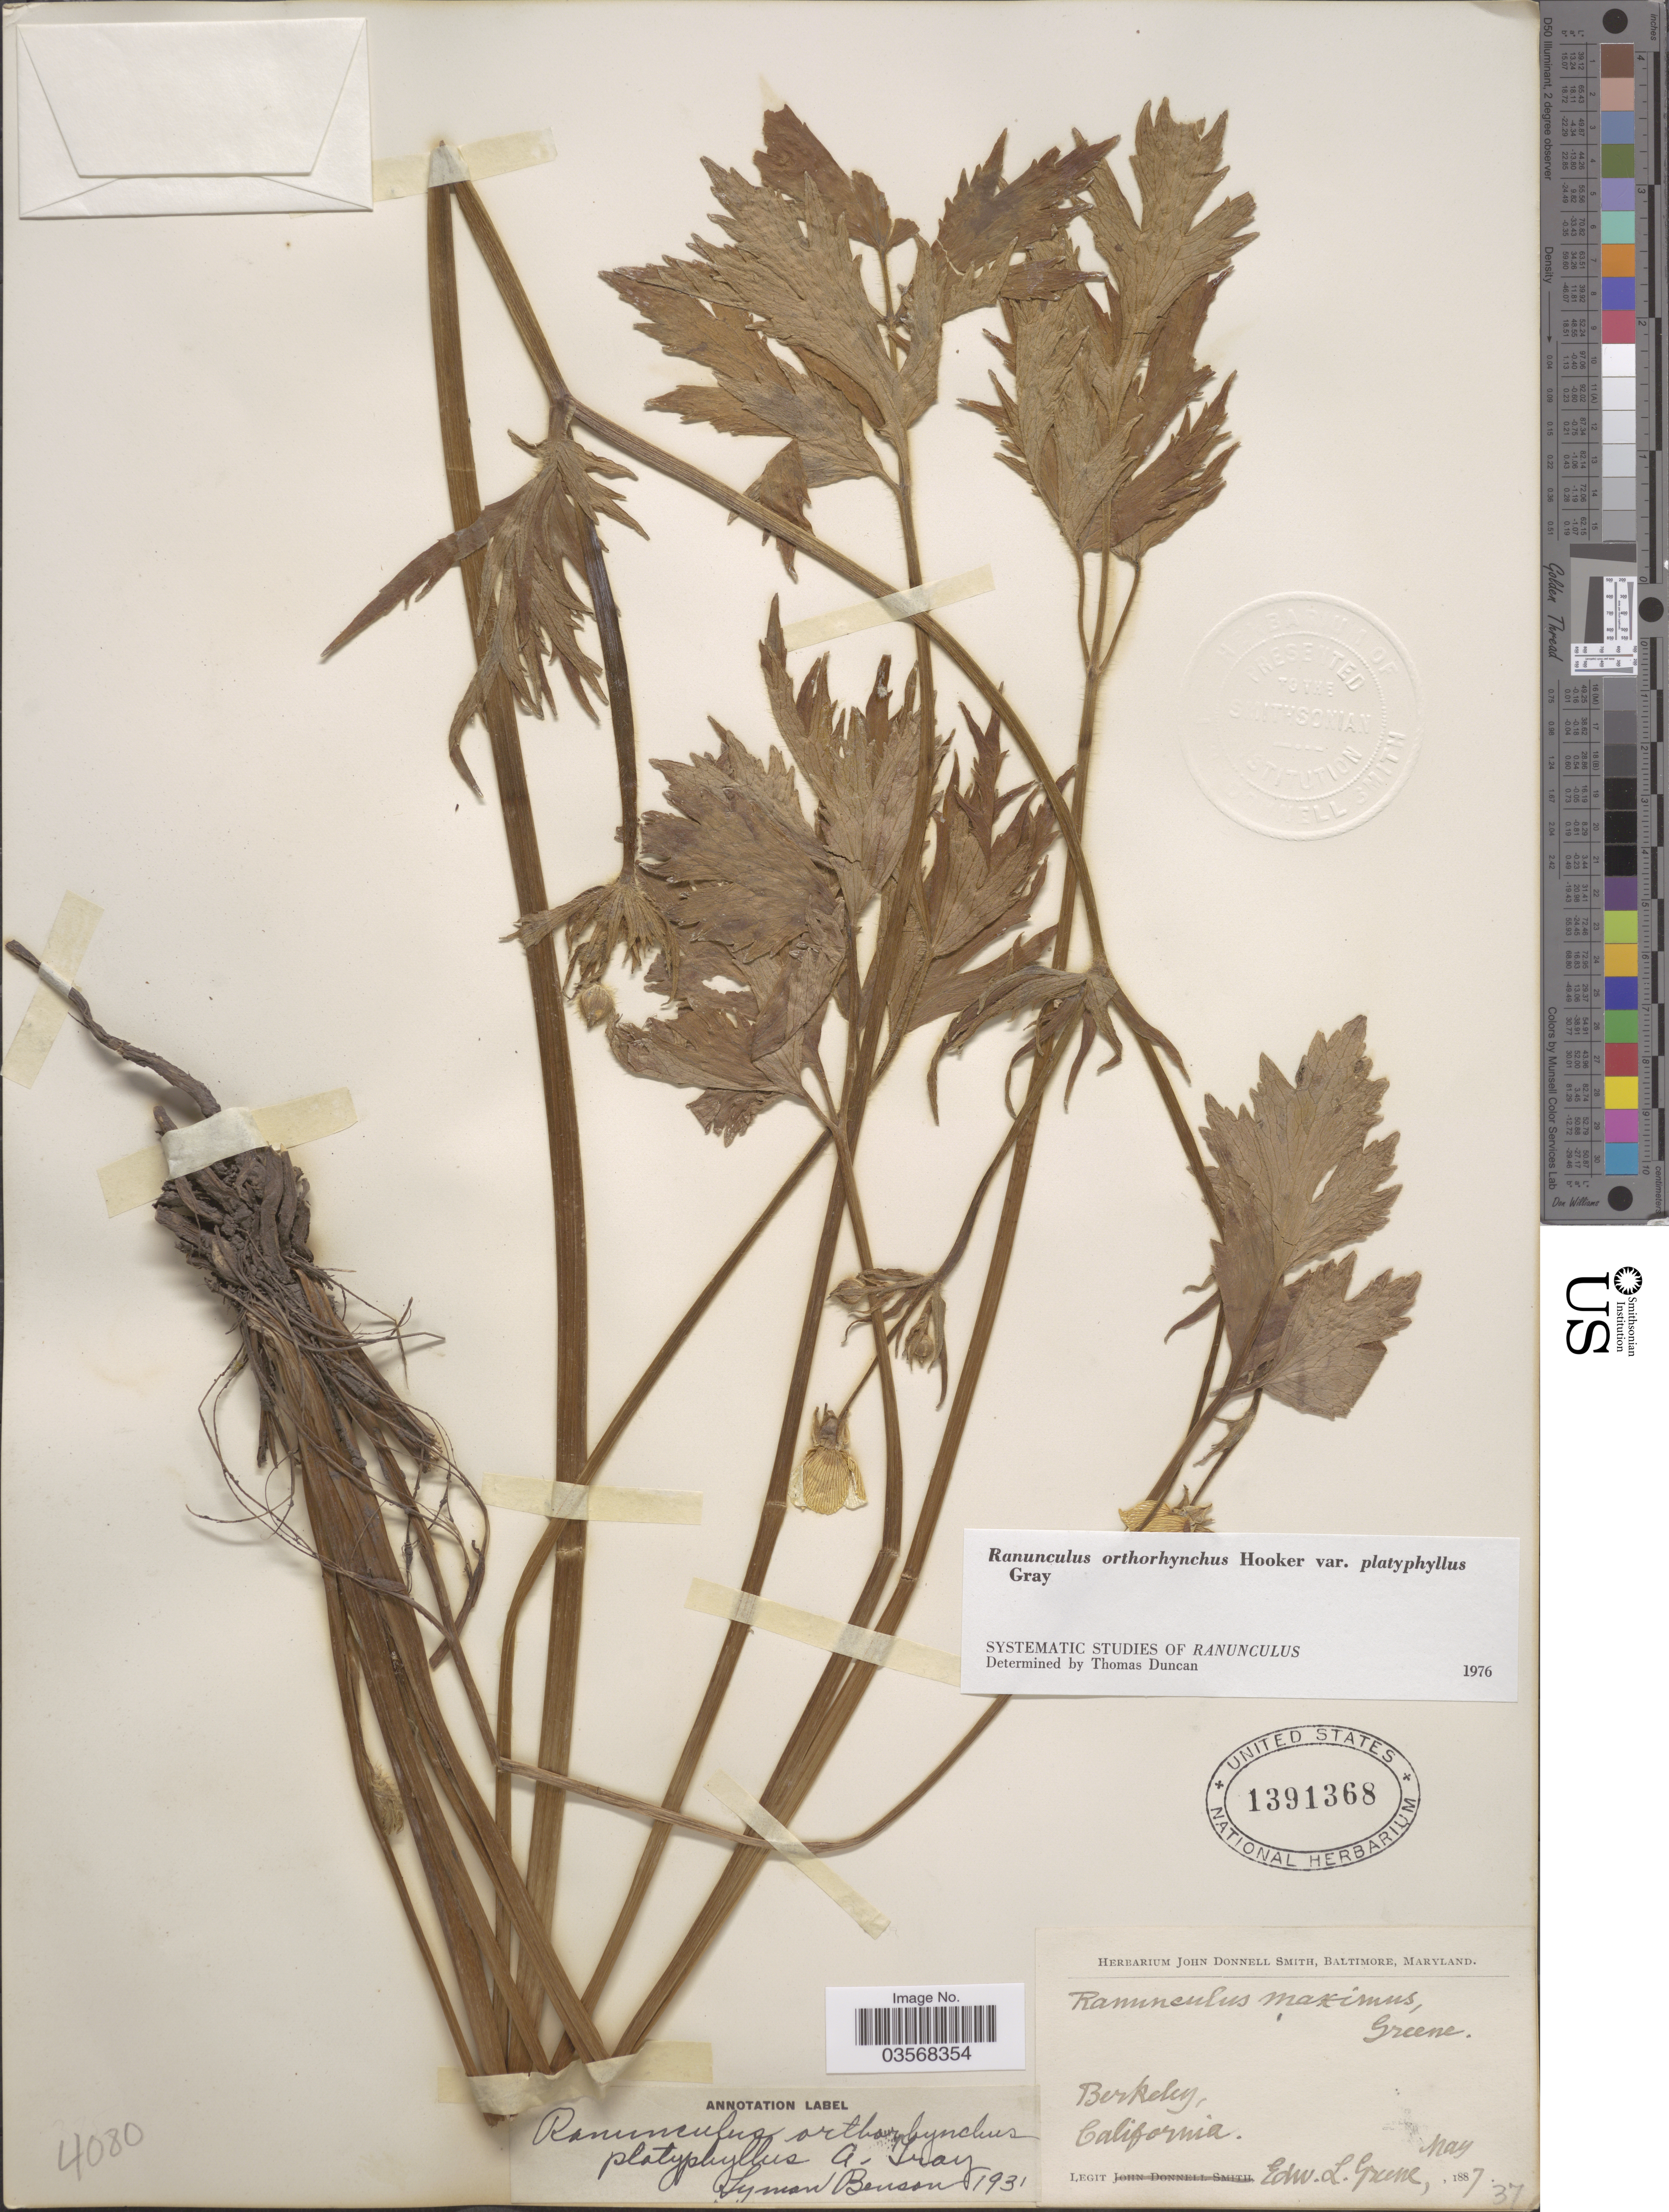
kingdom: Plantae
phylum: Tracheophyta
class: Magnoliopsida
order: Ranunculales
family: Ranunculaceae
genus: Ranunculus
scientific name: Ranunculus orthorhynchus var. platyphyllus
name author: A. Gray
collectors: E. L. Greene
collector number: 37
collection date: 1887-05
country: United States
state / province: California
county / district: Alameda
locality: Berkeley.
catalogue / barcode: US 1391368